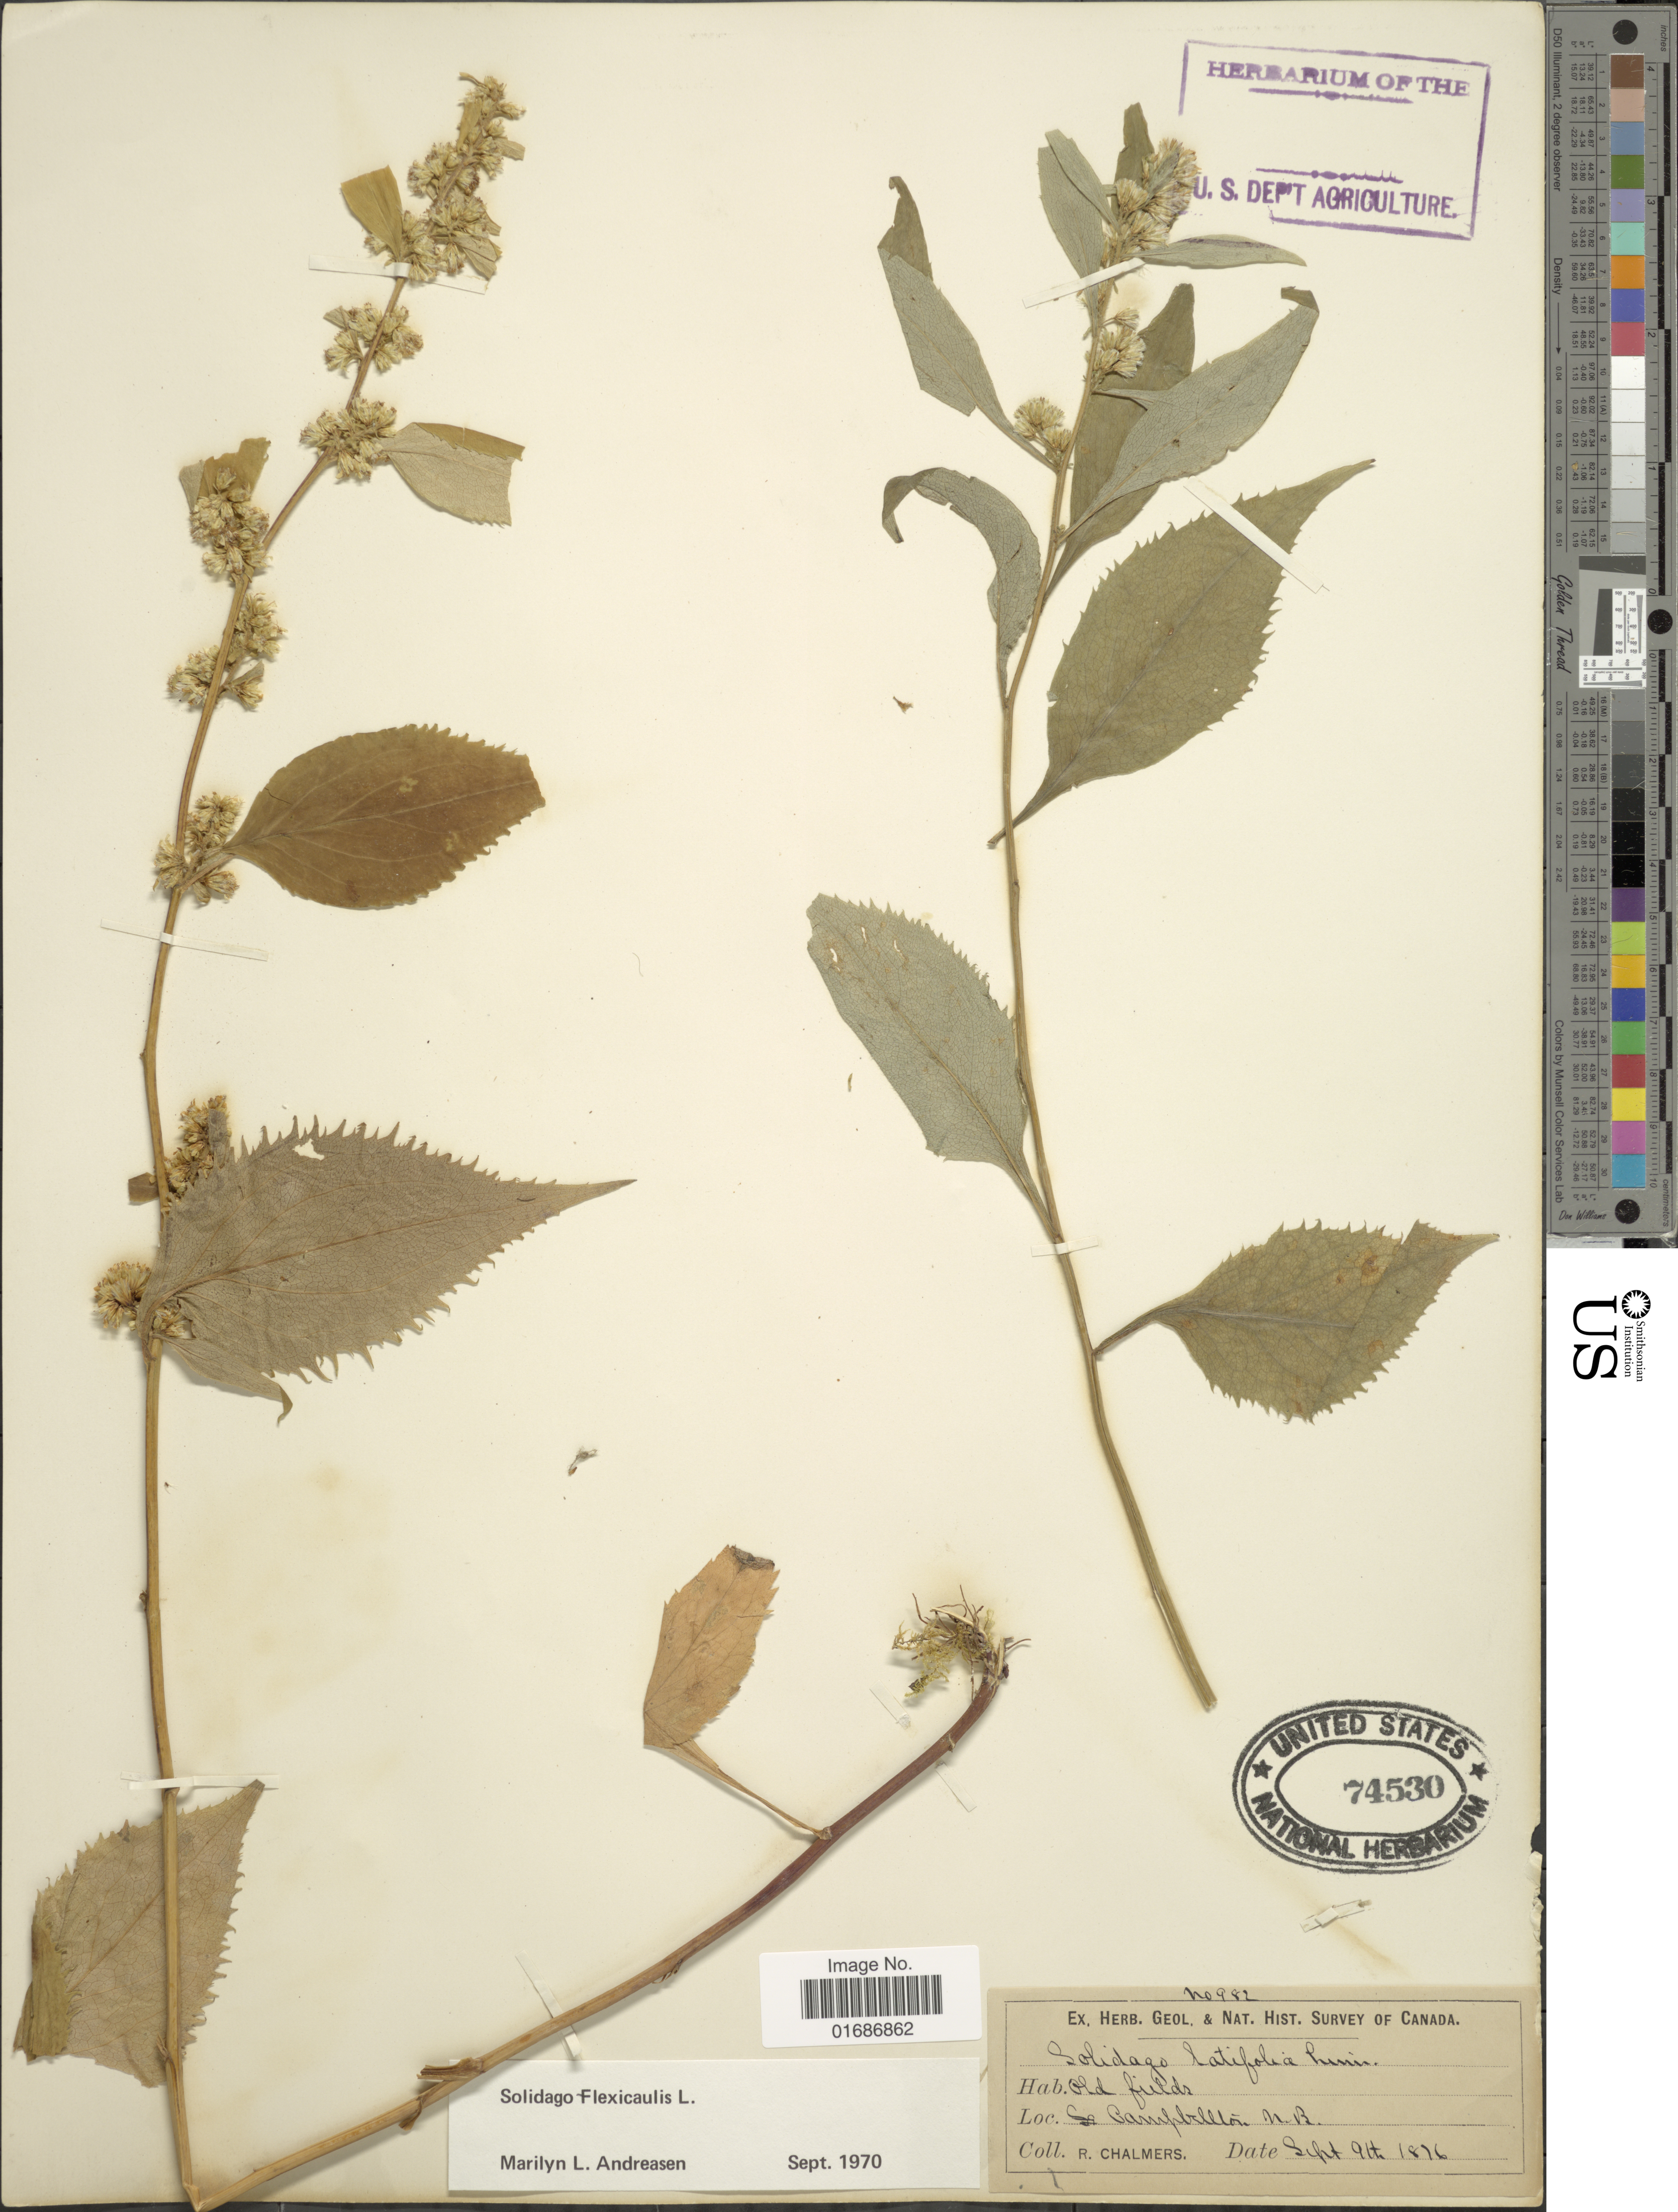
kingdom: Plantae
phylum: Tracheophyta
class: Magnoliopsida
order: Asterales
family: Asteraceae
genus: Solidago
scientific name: Solidago flexicaulis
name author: L.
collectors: R. Chalmers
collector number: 982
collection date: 1876-09-09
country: Canada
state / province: New Brunswick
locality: Campbelton, N. B.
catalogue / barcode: US 74530